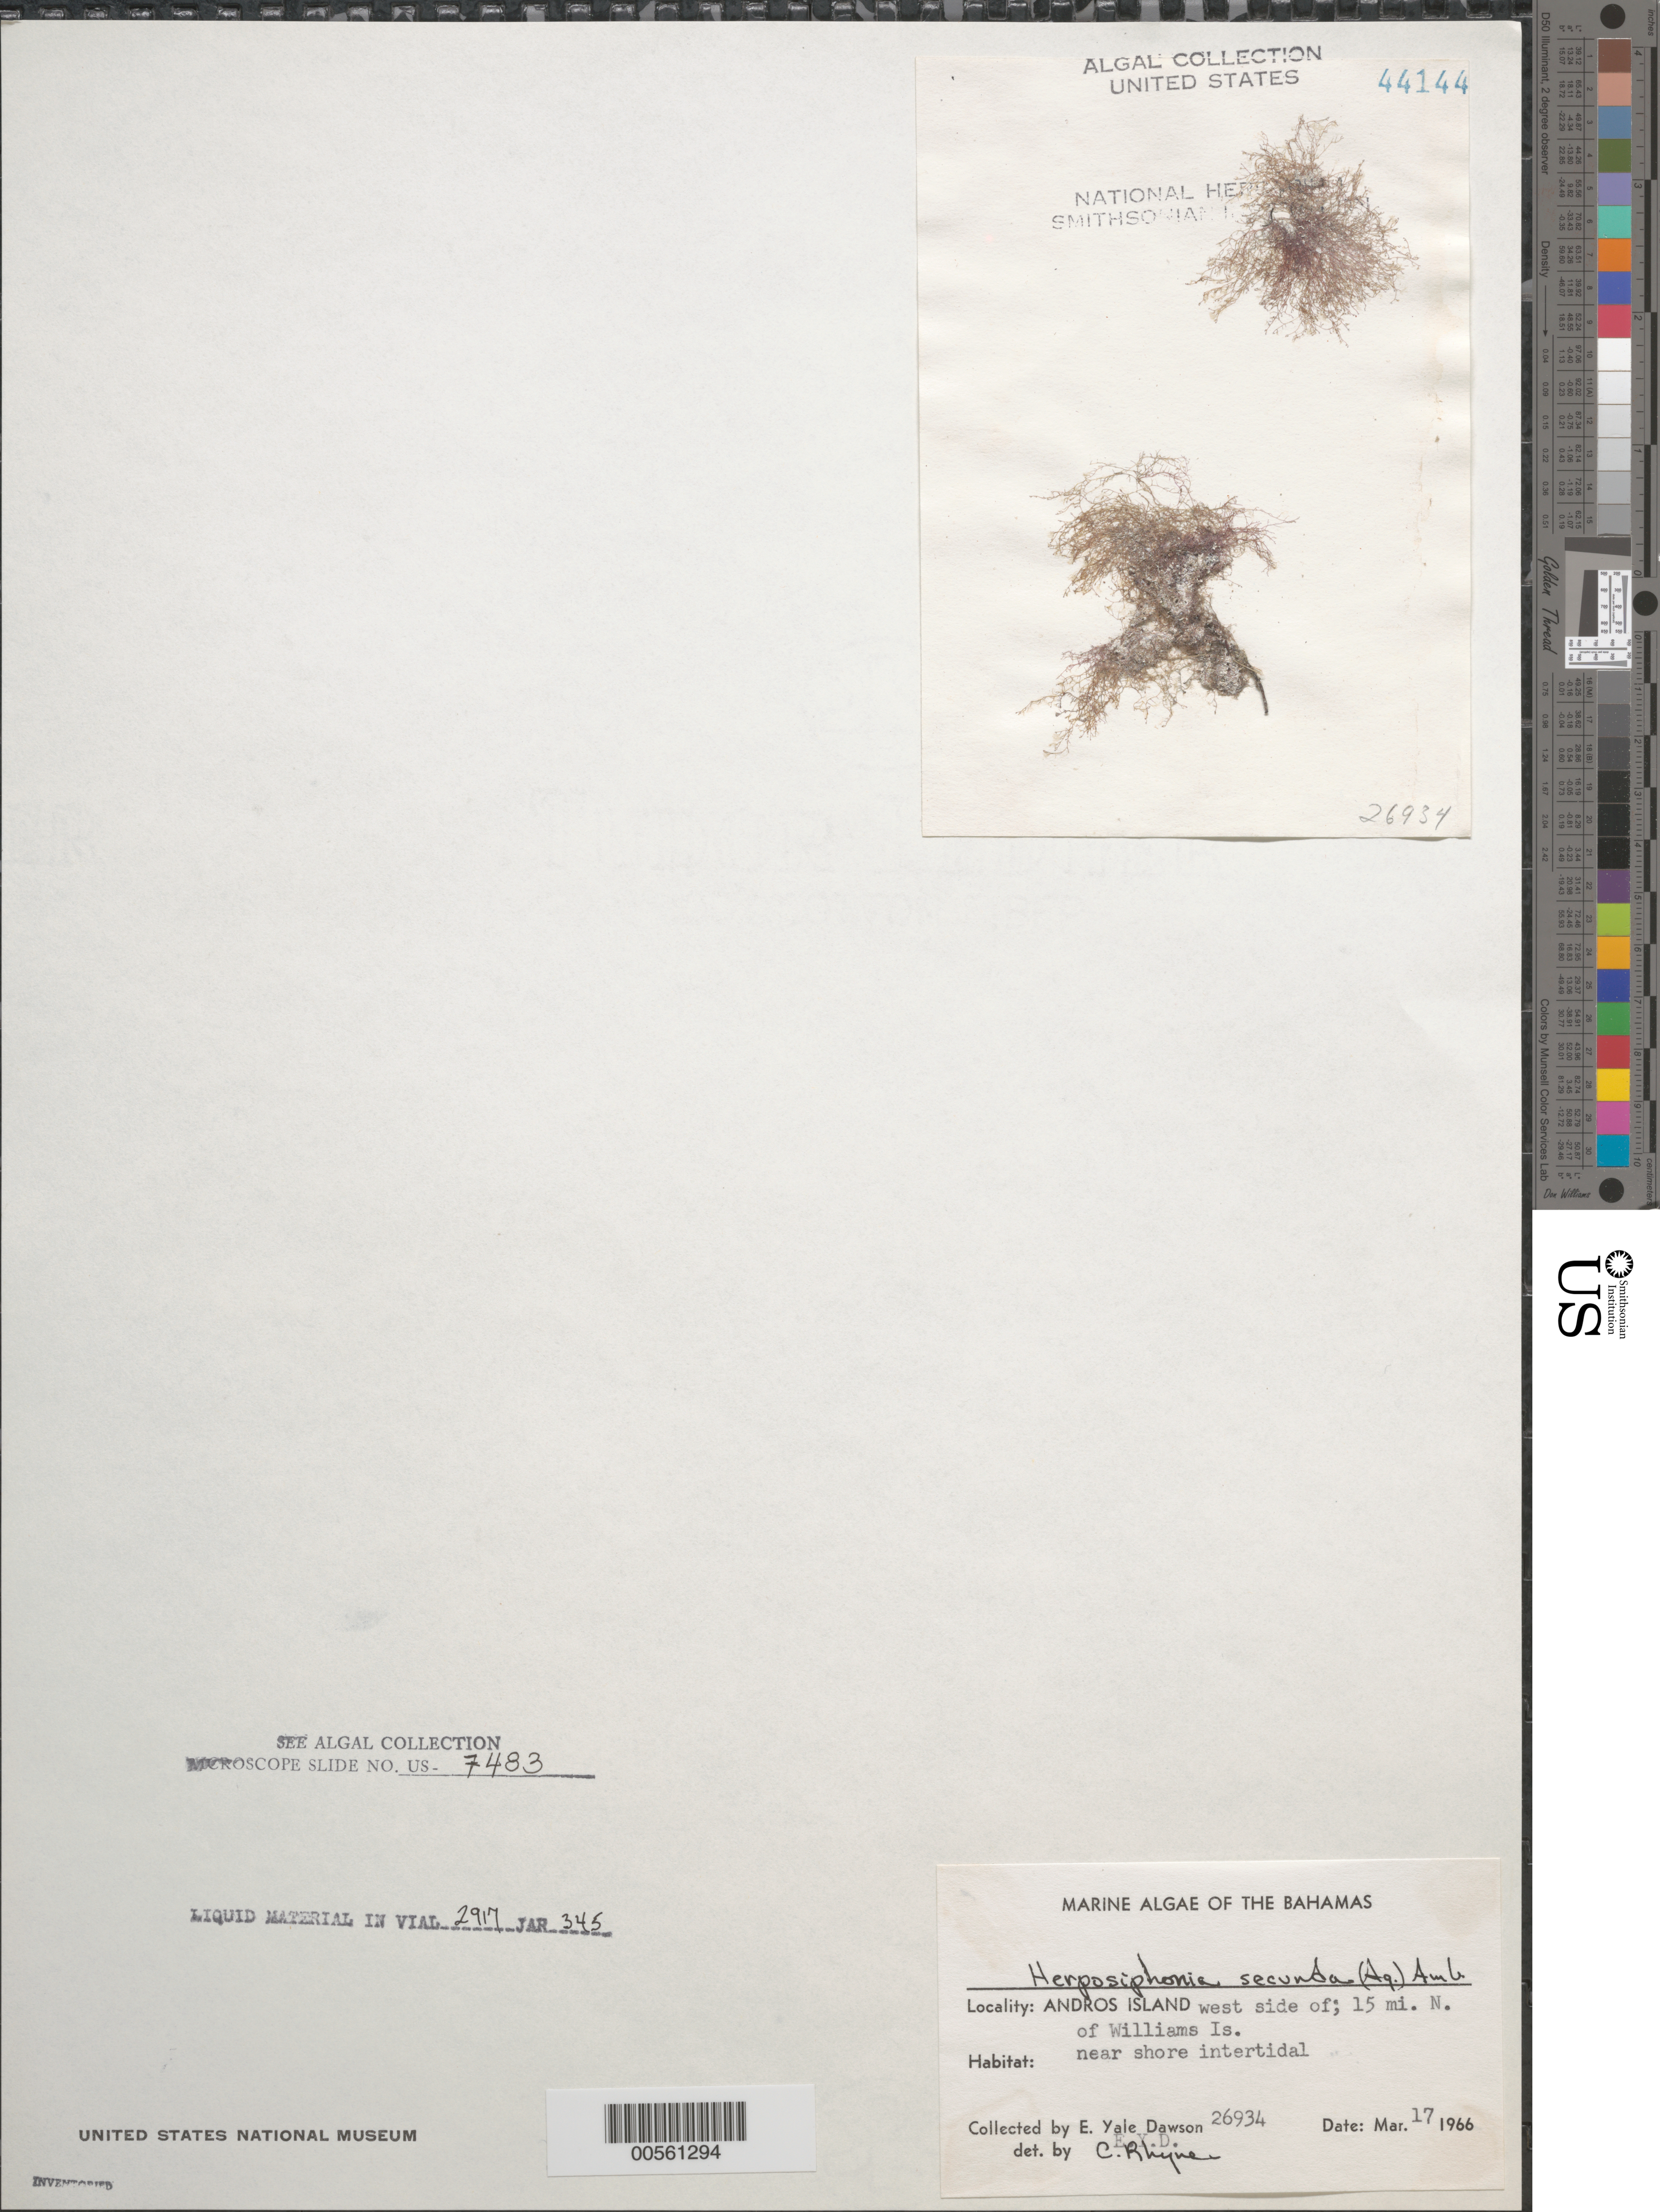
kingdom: Plantae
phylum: Rhodophyta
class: Florideophyceae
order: Ceramiales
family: Rhodomelaceae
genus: Herposiphonia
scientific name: Herposiphonia secunda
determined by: Rhyne, C. F.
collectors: E. Y. Dawson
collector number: EYD 26934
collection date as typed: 17 Mar 1966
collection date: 1966-03-17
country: Bahamas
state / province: Andros Island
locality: North of williams island old dock area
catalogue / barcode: US 44144